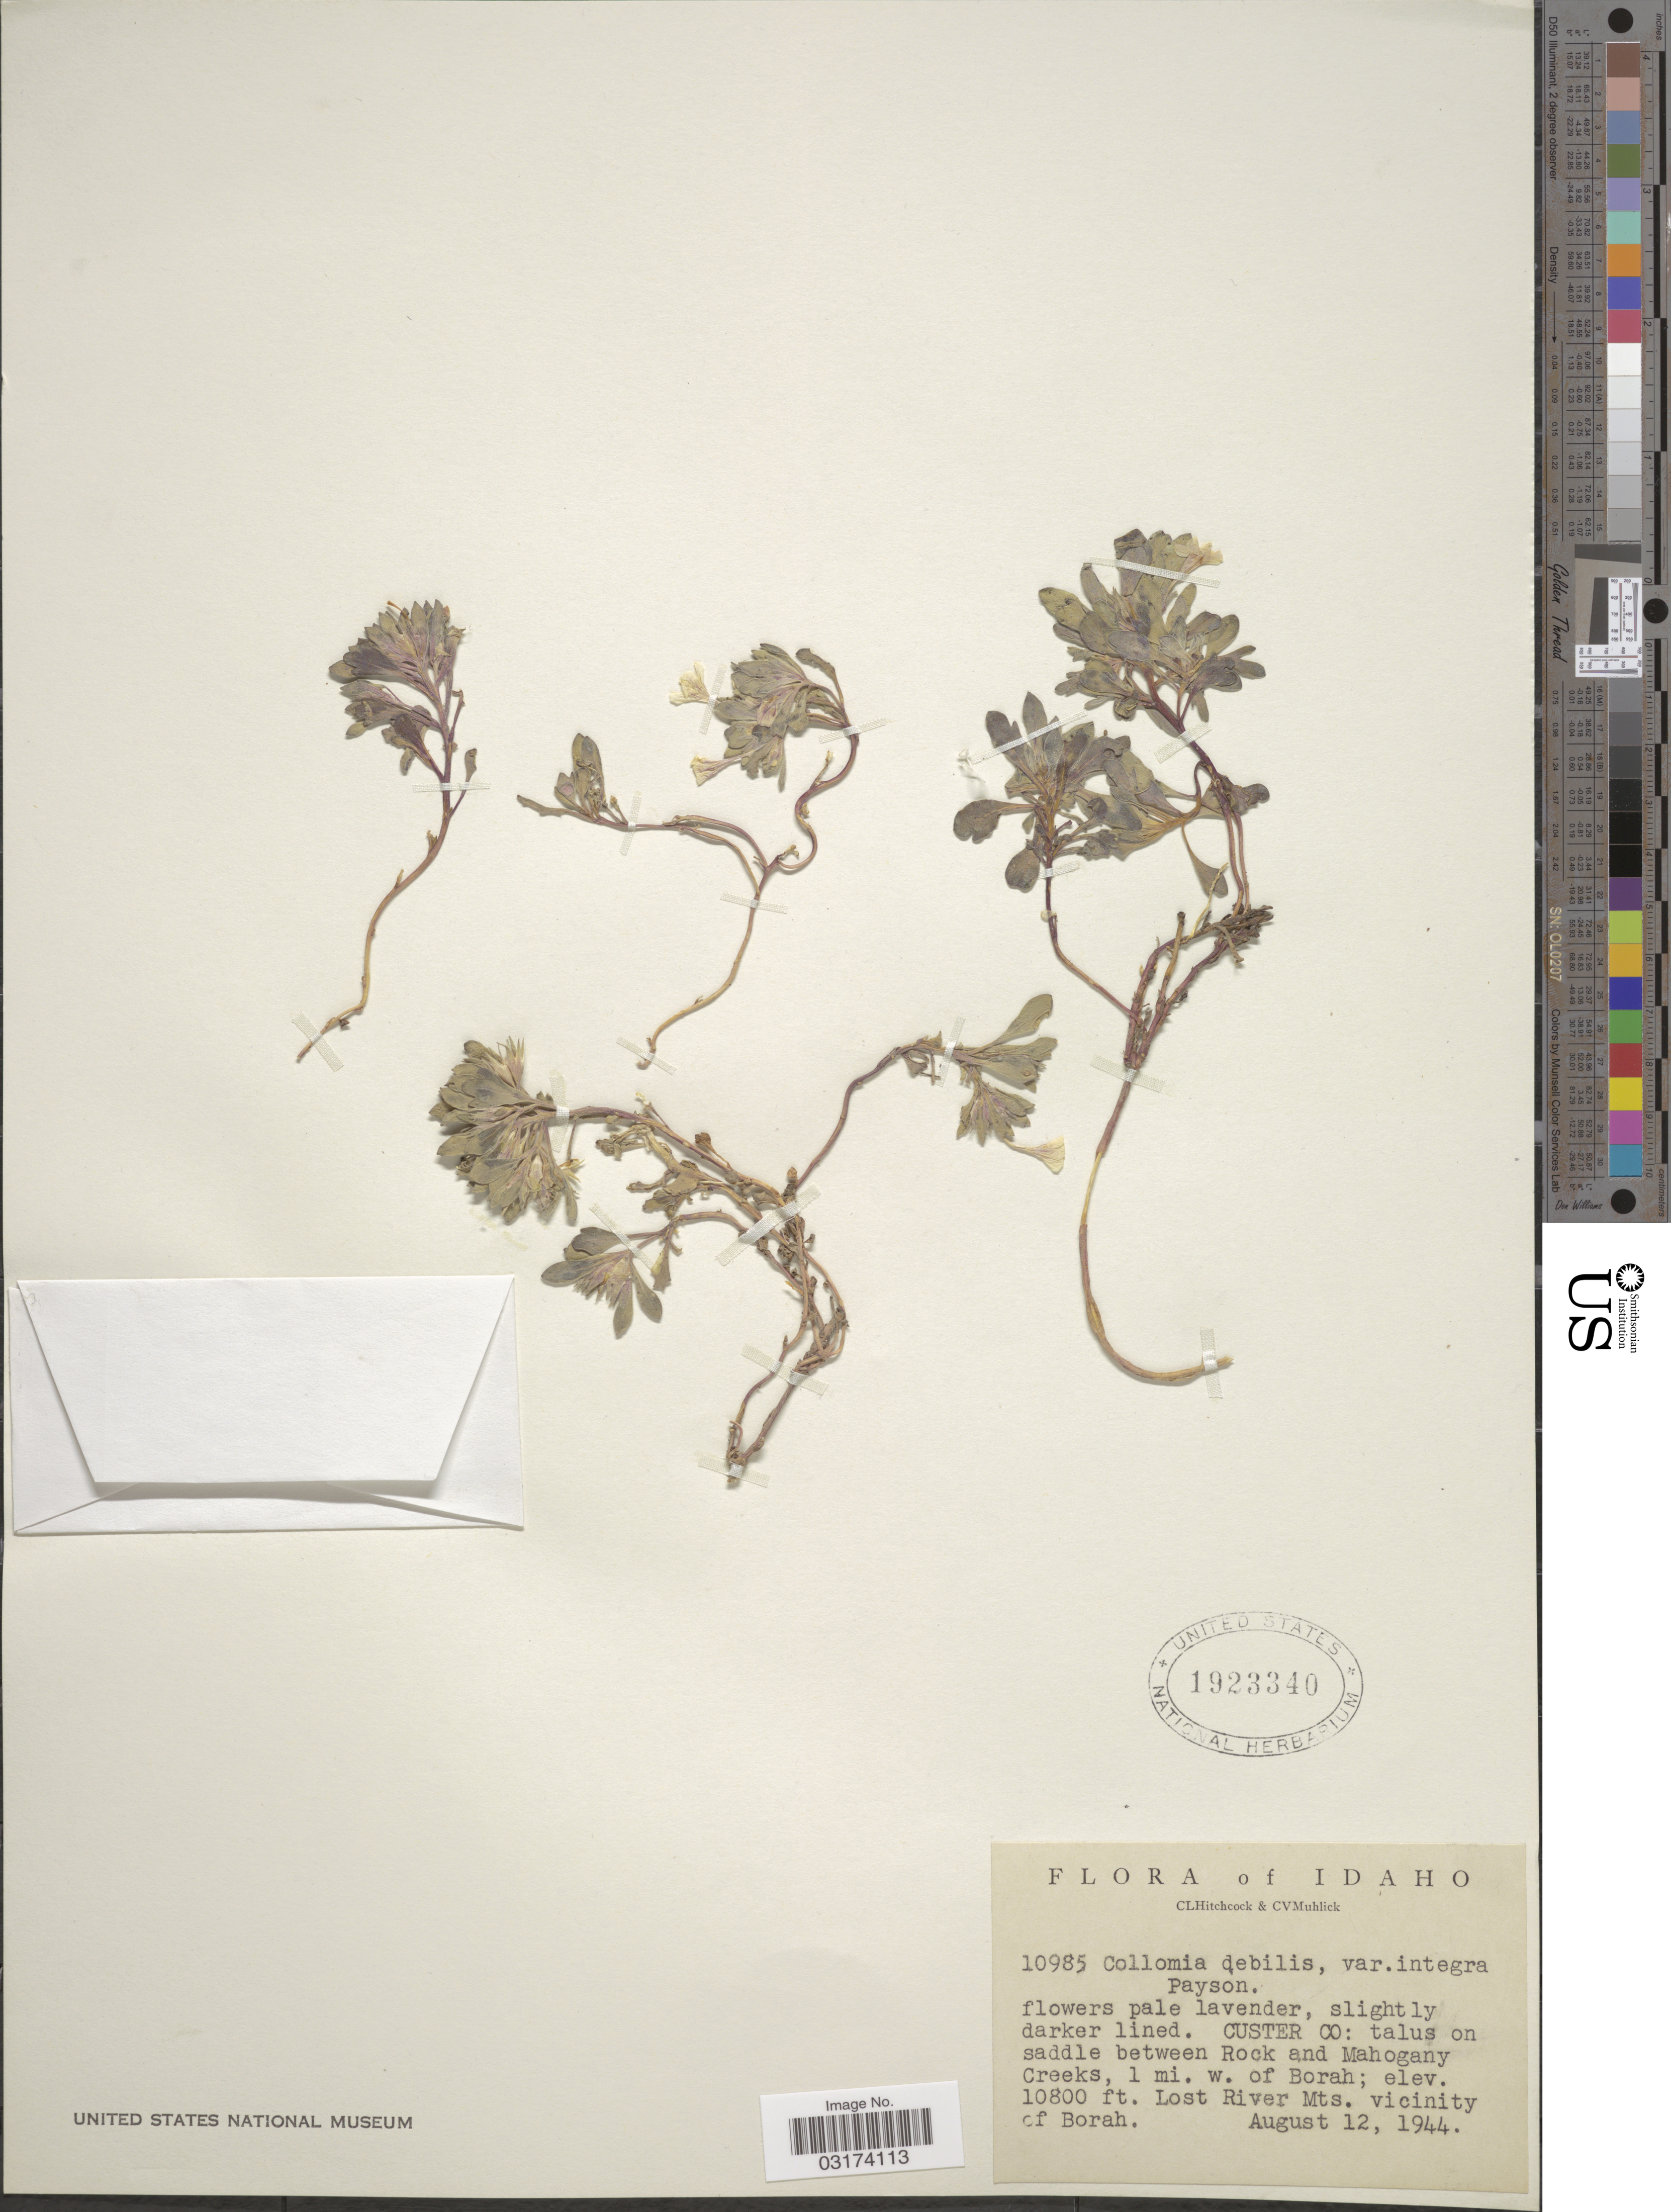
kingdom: Plantae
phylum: Tracheophyta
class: Magnoliopsida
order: Ericales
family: Polemoniaceae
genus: Collomia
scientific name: Collomia debilis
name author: (S. Watson) Greene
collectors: C. L. Hitchcock & C. V. Muhlick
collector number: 10985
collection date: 1944-08-12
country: United States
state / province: Idaho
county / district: Custer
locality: talus on saddle between Rock and Mahogany Creeks, 1 mi. w. of Borah. Lost River Mts. vicinity of Borah.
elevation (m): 3292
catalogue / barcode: US 1923340